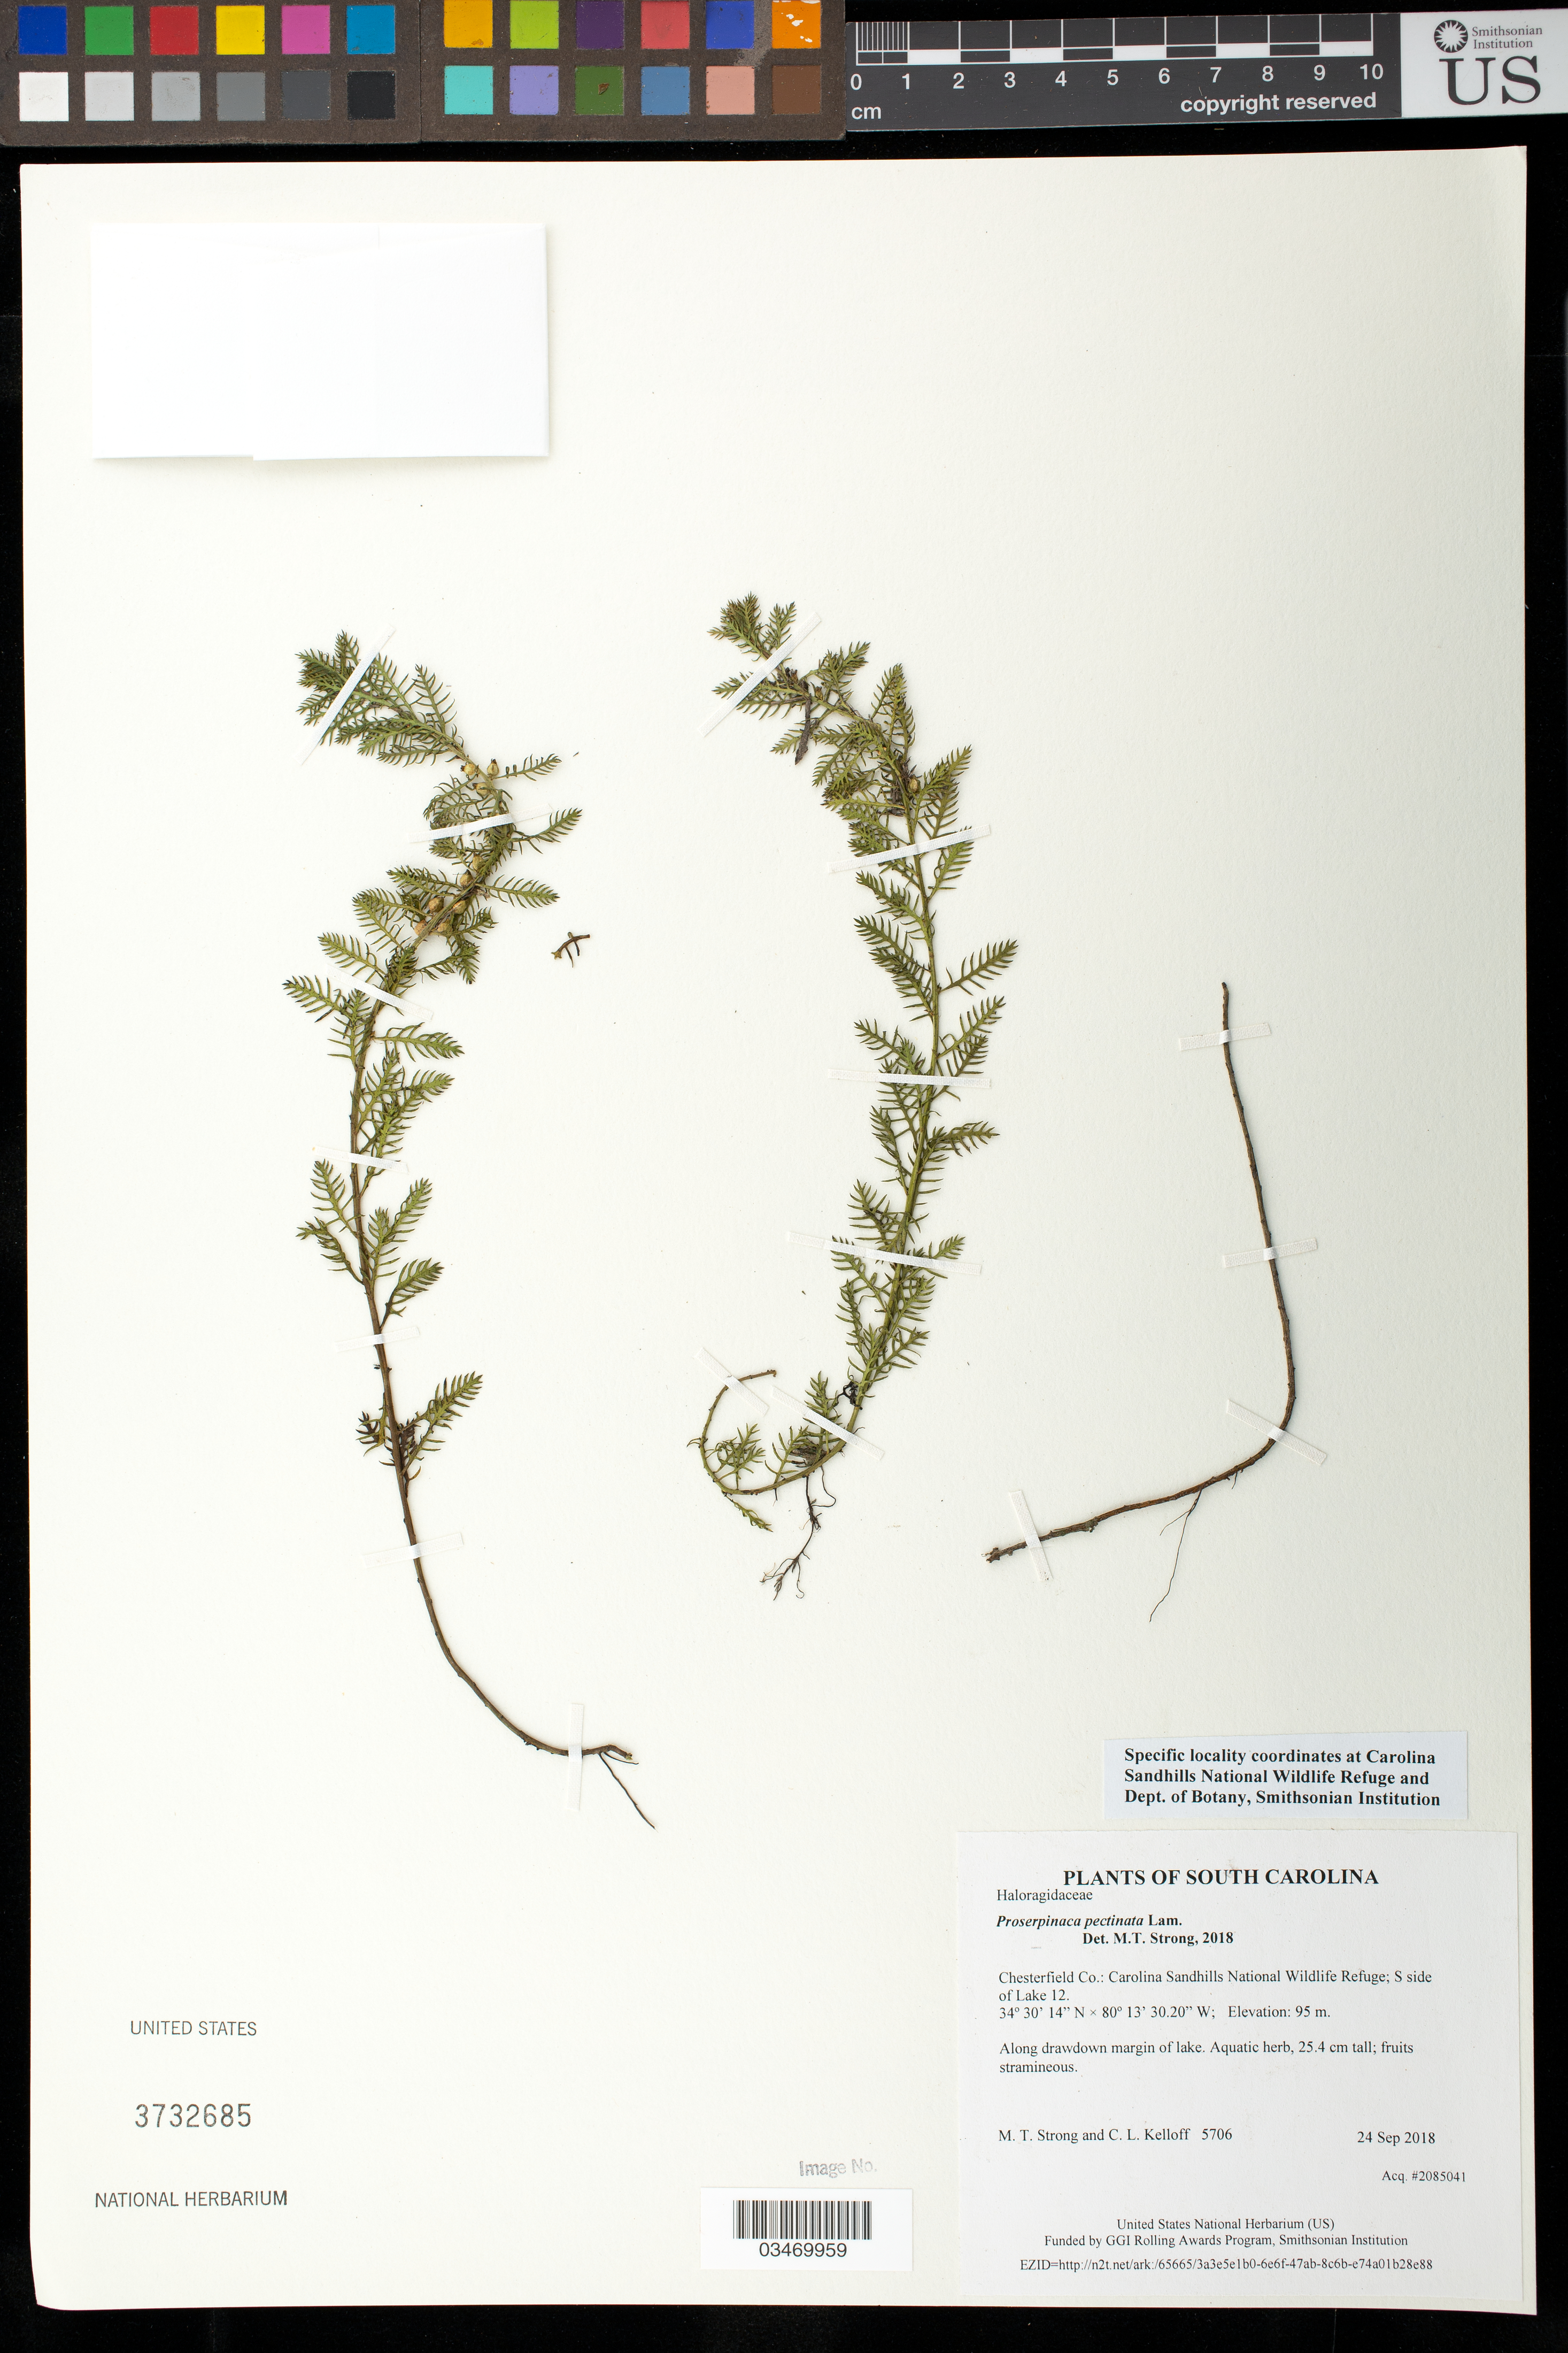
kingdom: Plantae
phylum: Tracheophyta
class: Magnoliopsida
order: Saxifragales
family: Haloragaceae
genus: Proserpinaca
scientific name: Proserpinaca pectinata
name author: Lam.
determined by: Strong, M. T., (US), Smithsonian Institution - National Museum of Natural History (UNITED STATES)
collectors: M. T. Strong & C. L. Kelloff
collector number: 5706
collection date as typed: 24 Sep 2018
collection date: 2018-09-24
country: United States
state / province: South Carolina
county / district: Chesterfield Co.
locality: Carolina Sandhills National Wildlife Refuge; along shallow margins of Lake 12, N side of lake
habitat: Mixed hardwood forest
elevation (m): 95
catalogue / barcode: US 3732685